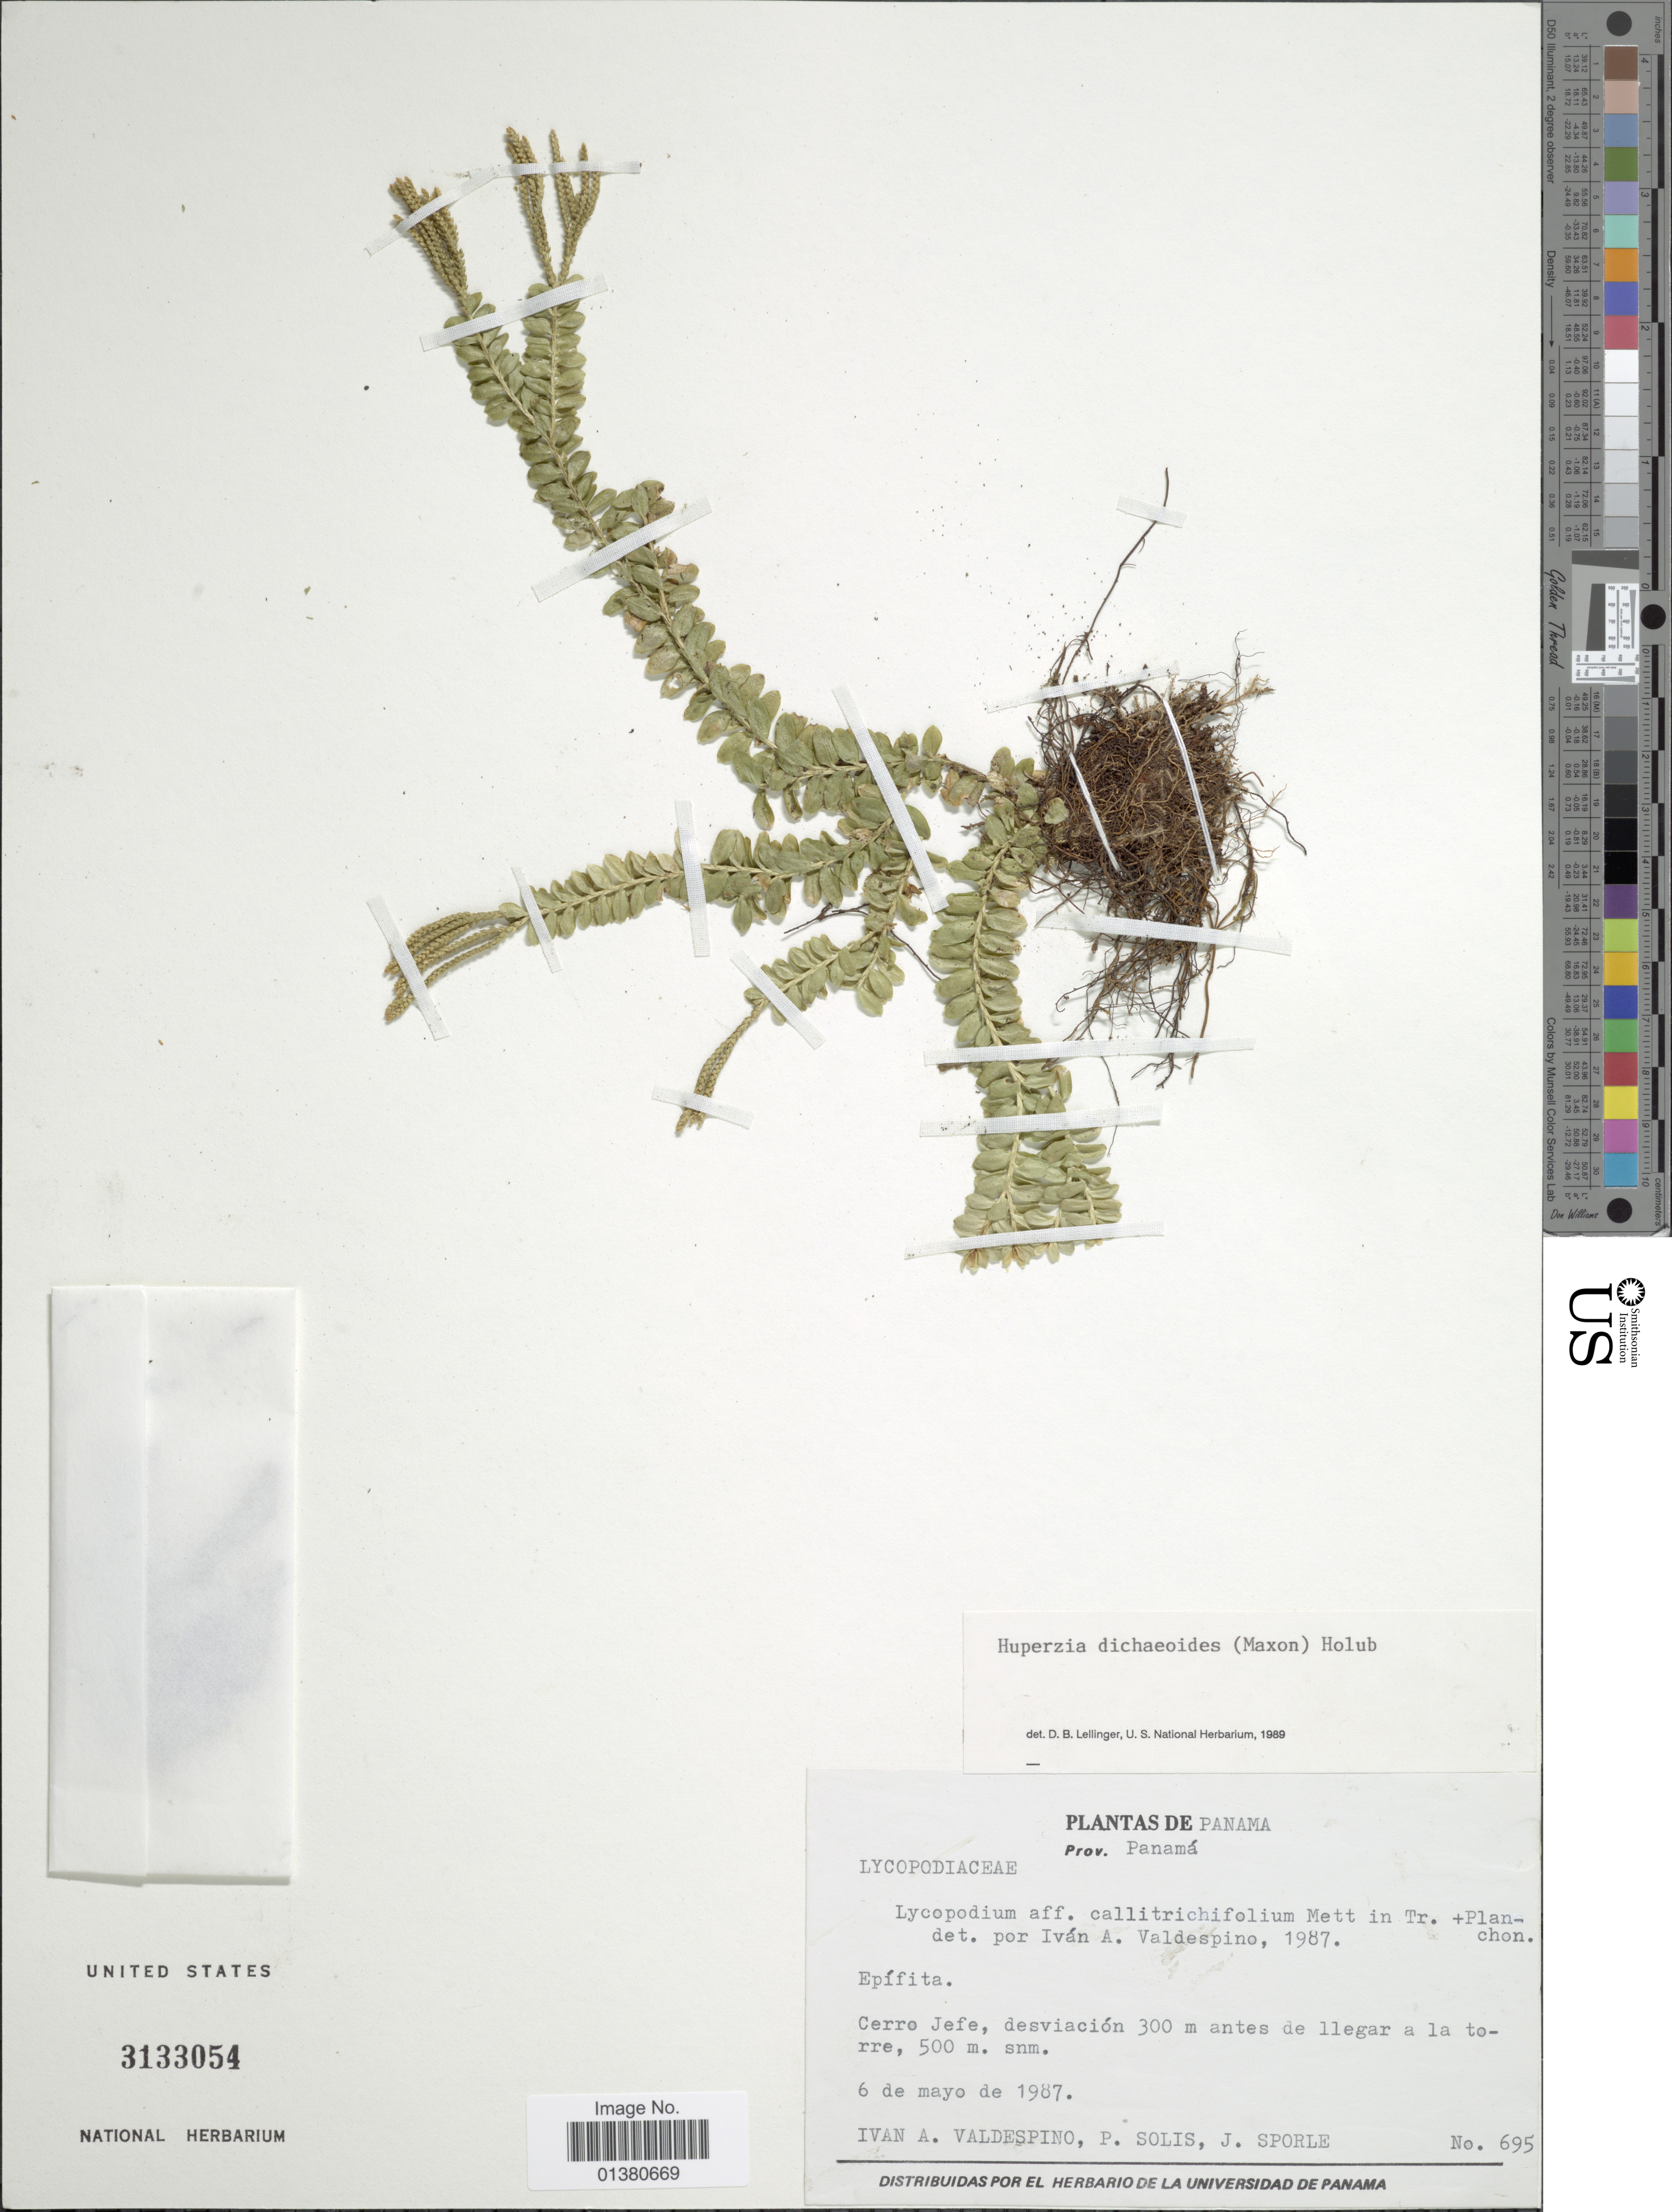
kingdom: Plantae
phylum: Tracheophyta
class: Lycopodiopsida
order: Lycopodiales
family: Lycopodiaceae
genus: Phlegmariurus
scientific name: Phlegmariurus dichaeoides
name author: (Maxon) B. Øllg.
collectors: I. A. Valdespino, P. Solis & J. Sporle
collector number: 695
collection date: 1987-05-06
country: Panama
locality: Prov. Panamá, Cerro Jefe, desviació 300 m antes de llegar a la torre, 500 m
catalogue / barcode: US 3133054